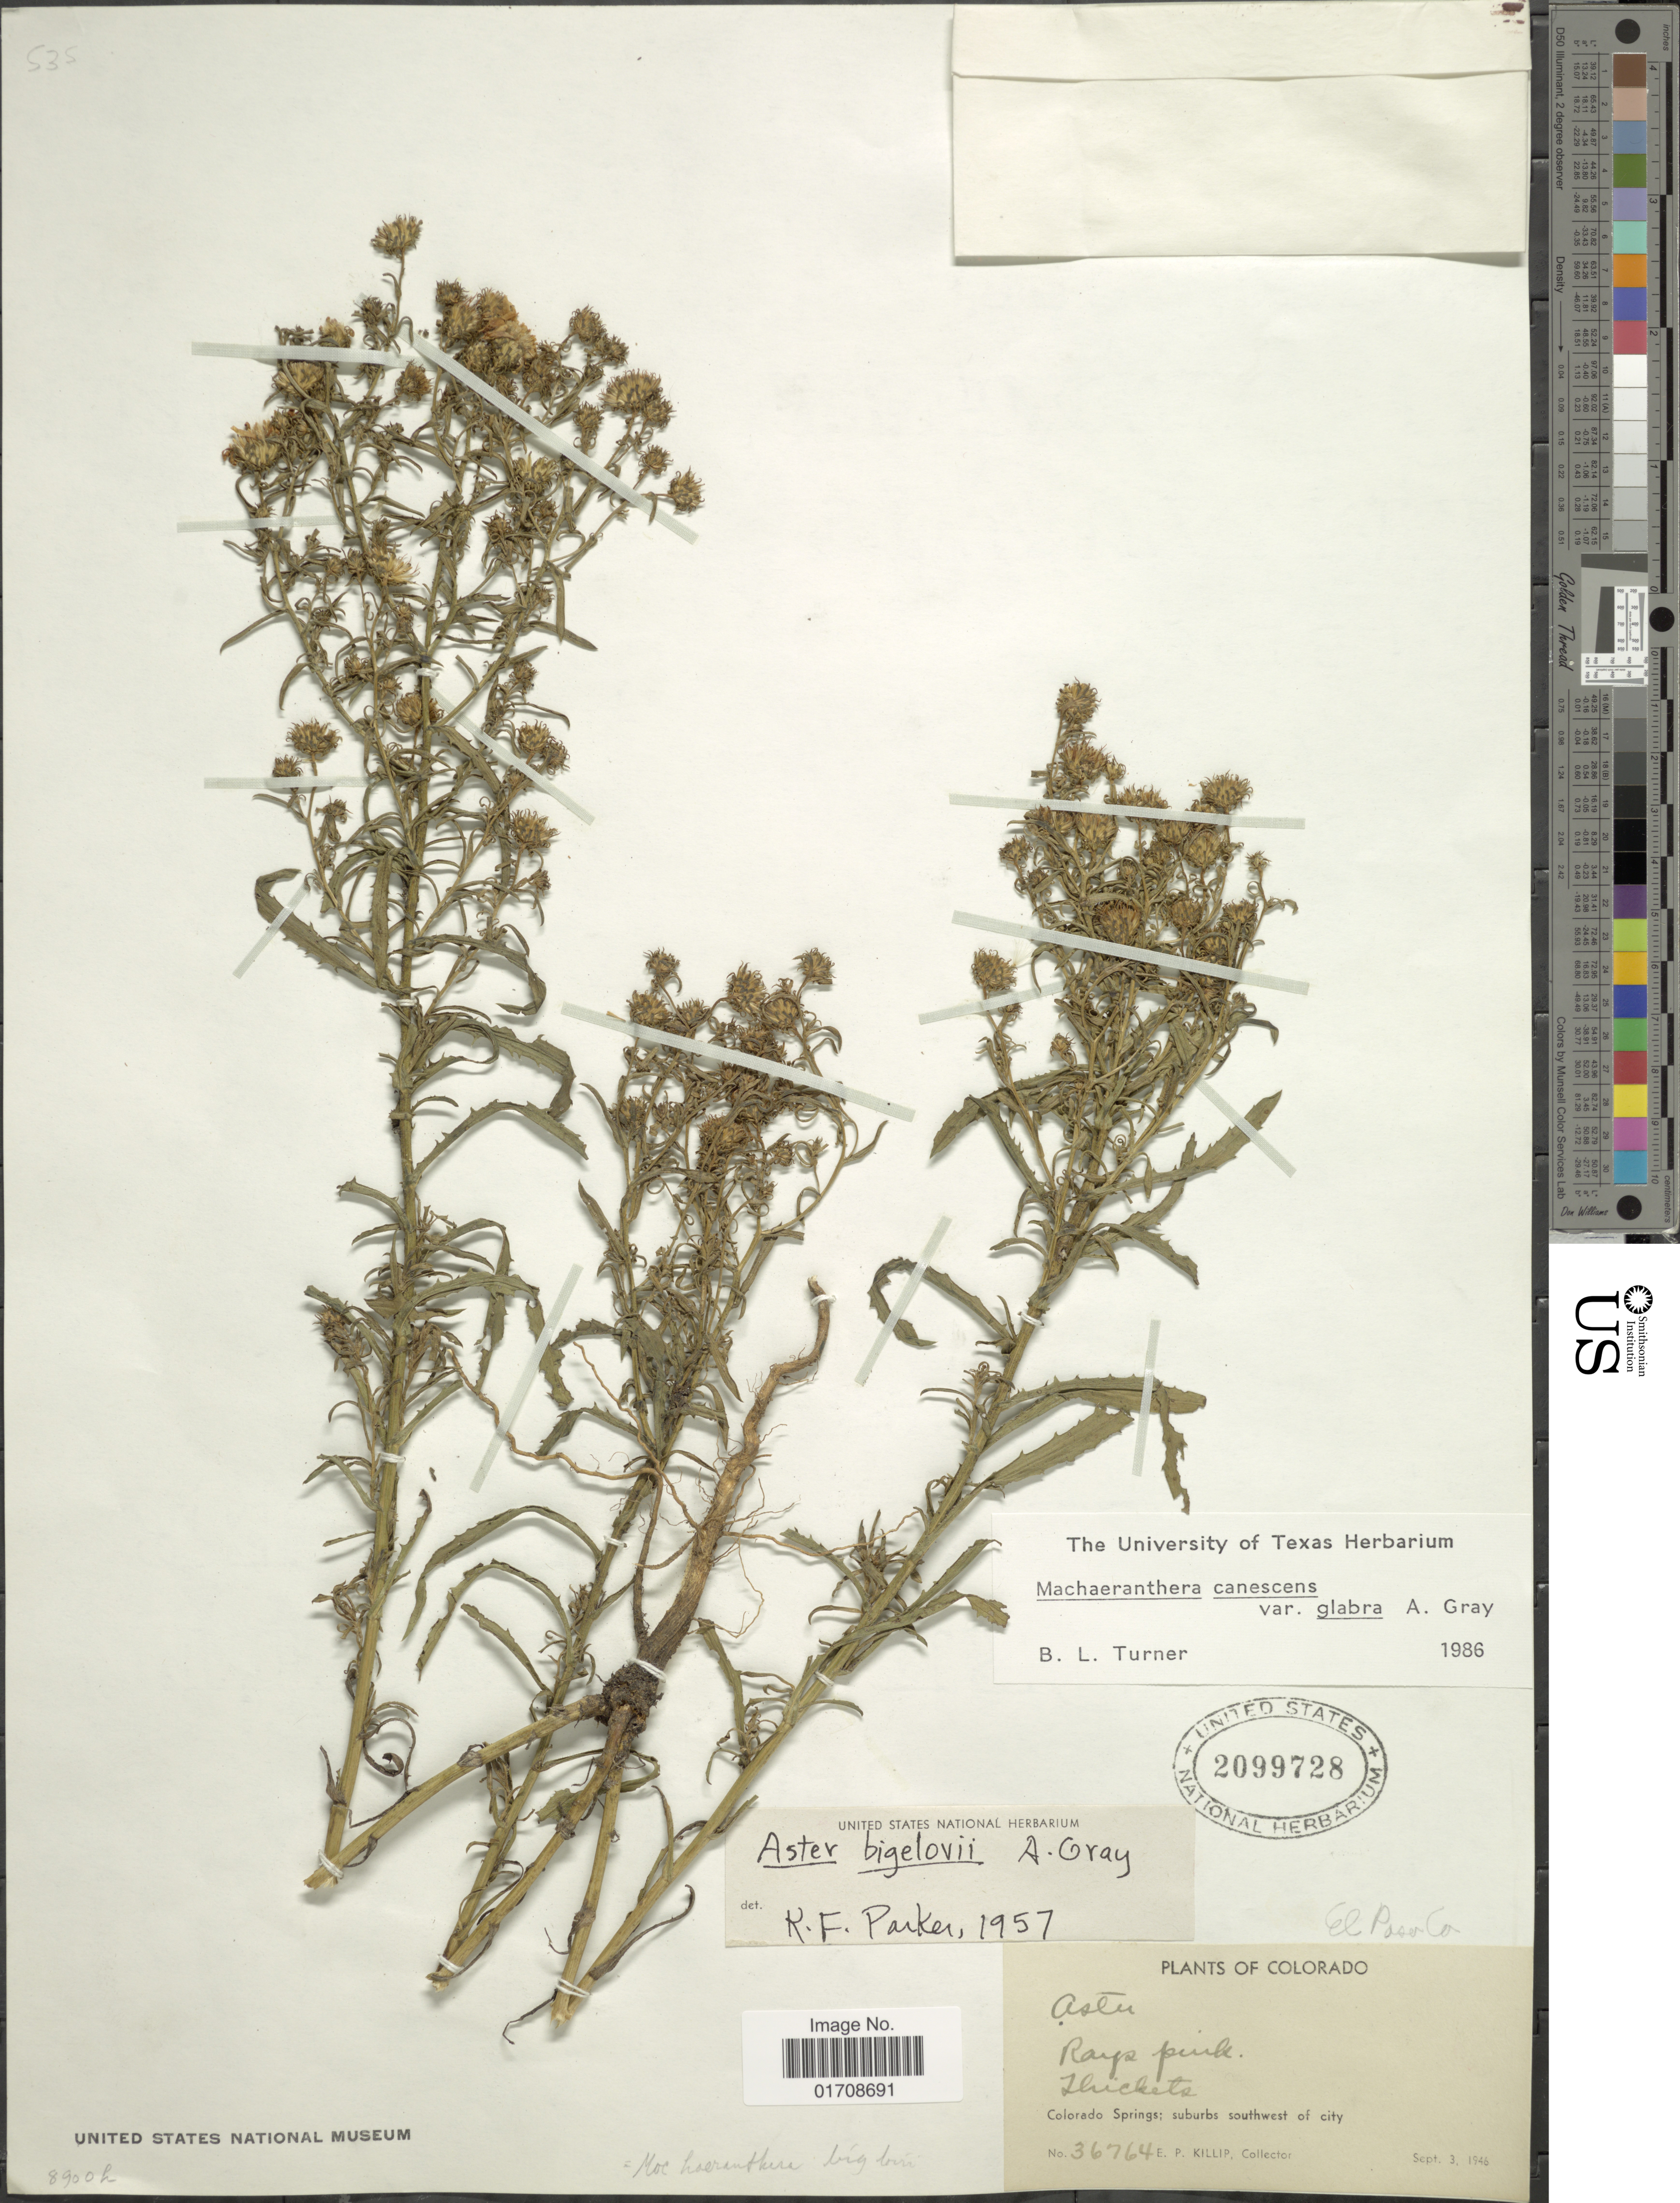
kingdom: Plantae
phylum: Tracheophyta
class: Magnoliopsida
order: Asterales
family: Asteraceae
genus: Machaeranthera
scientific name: Machaeranthera canescens var. glabra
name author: A. Gray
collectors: E. P. Killip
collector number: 36764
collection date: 1946-09-03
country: United States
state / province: Colorado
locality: Colorado Springs, El Paso Co.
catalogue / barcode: US 2099728